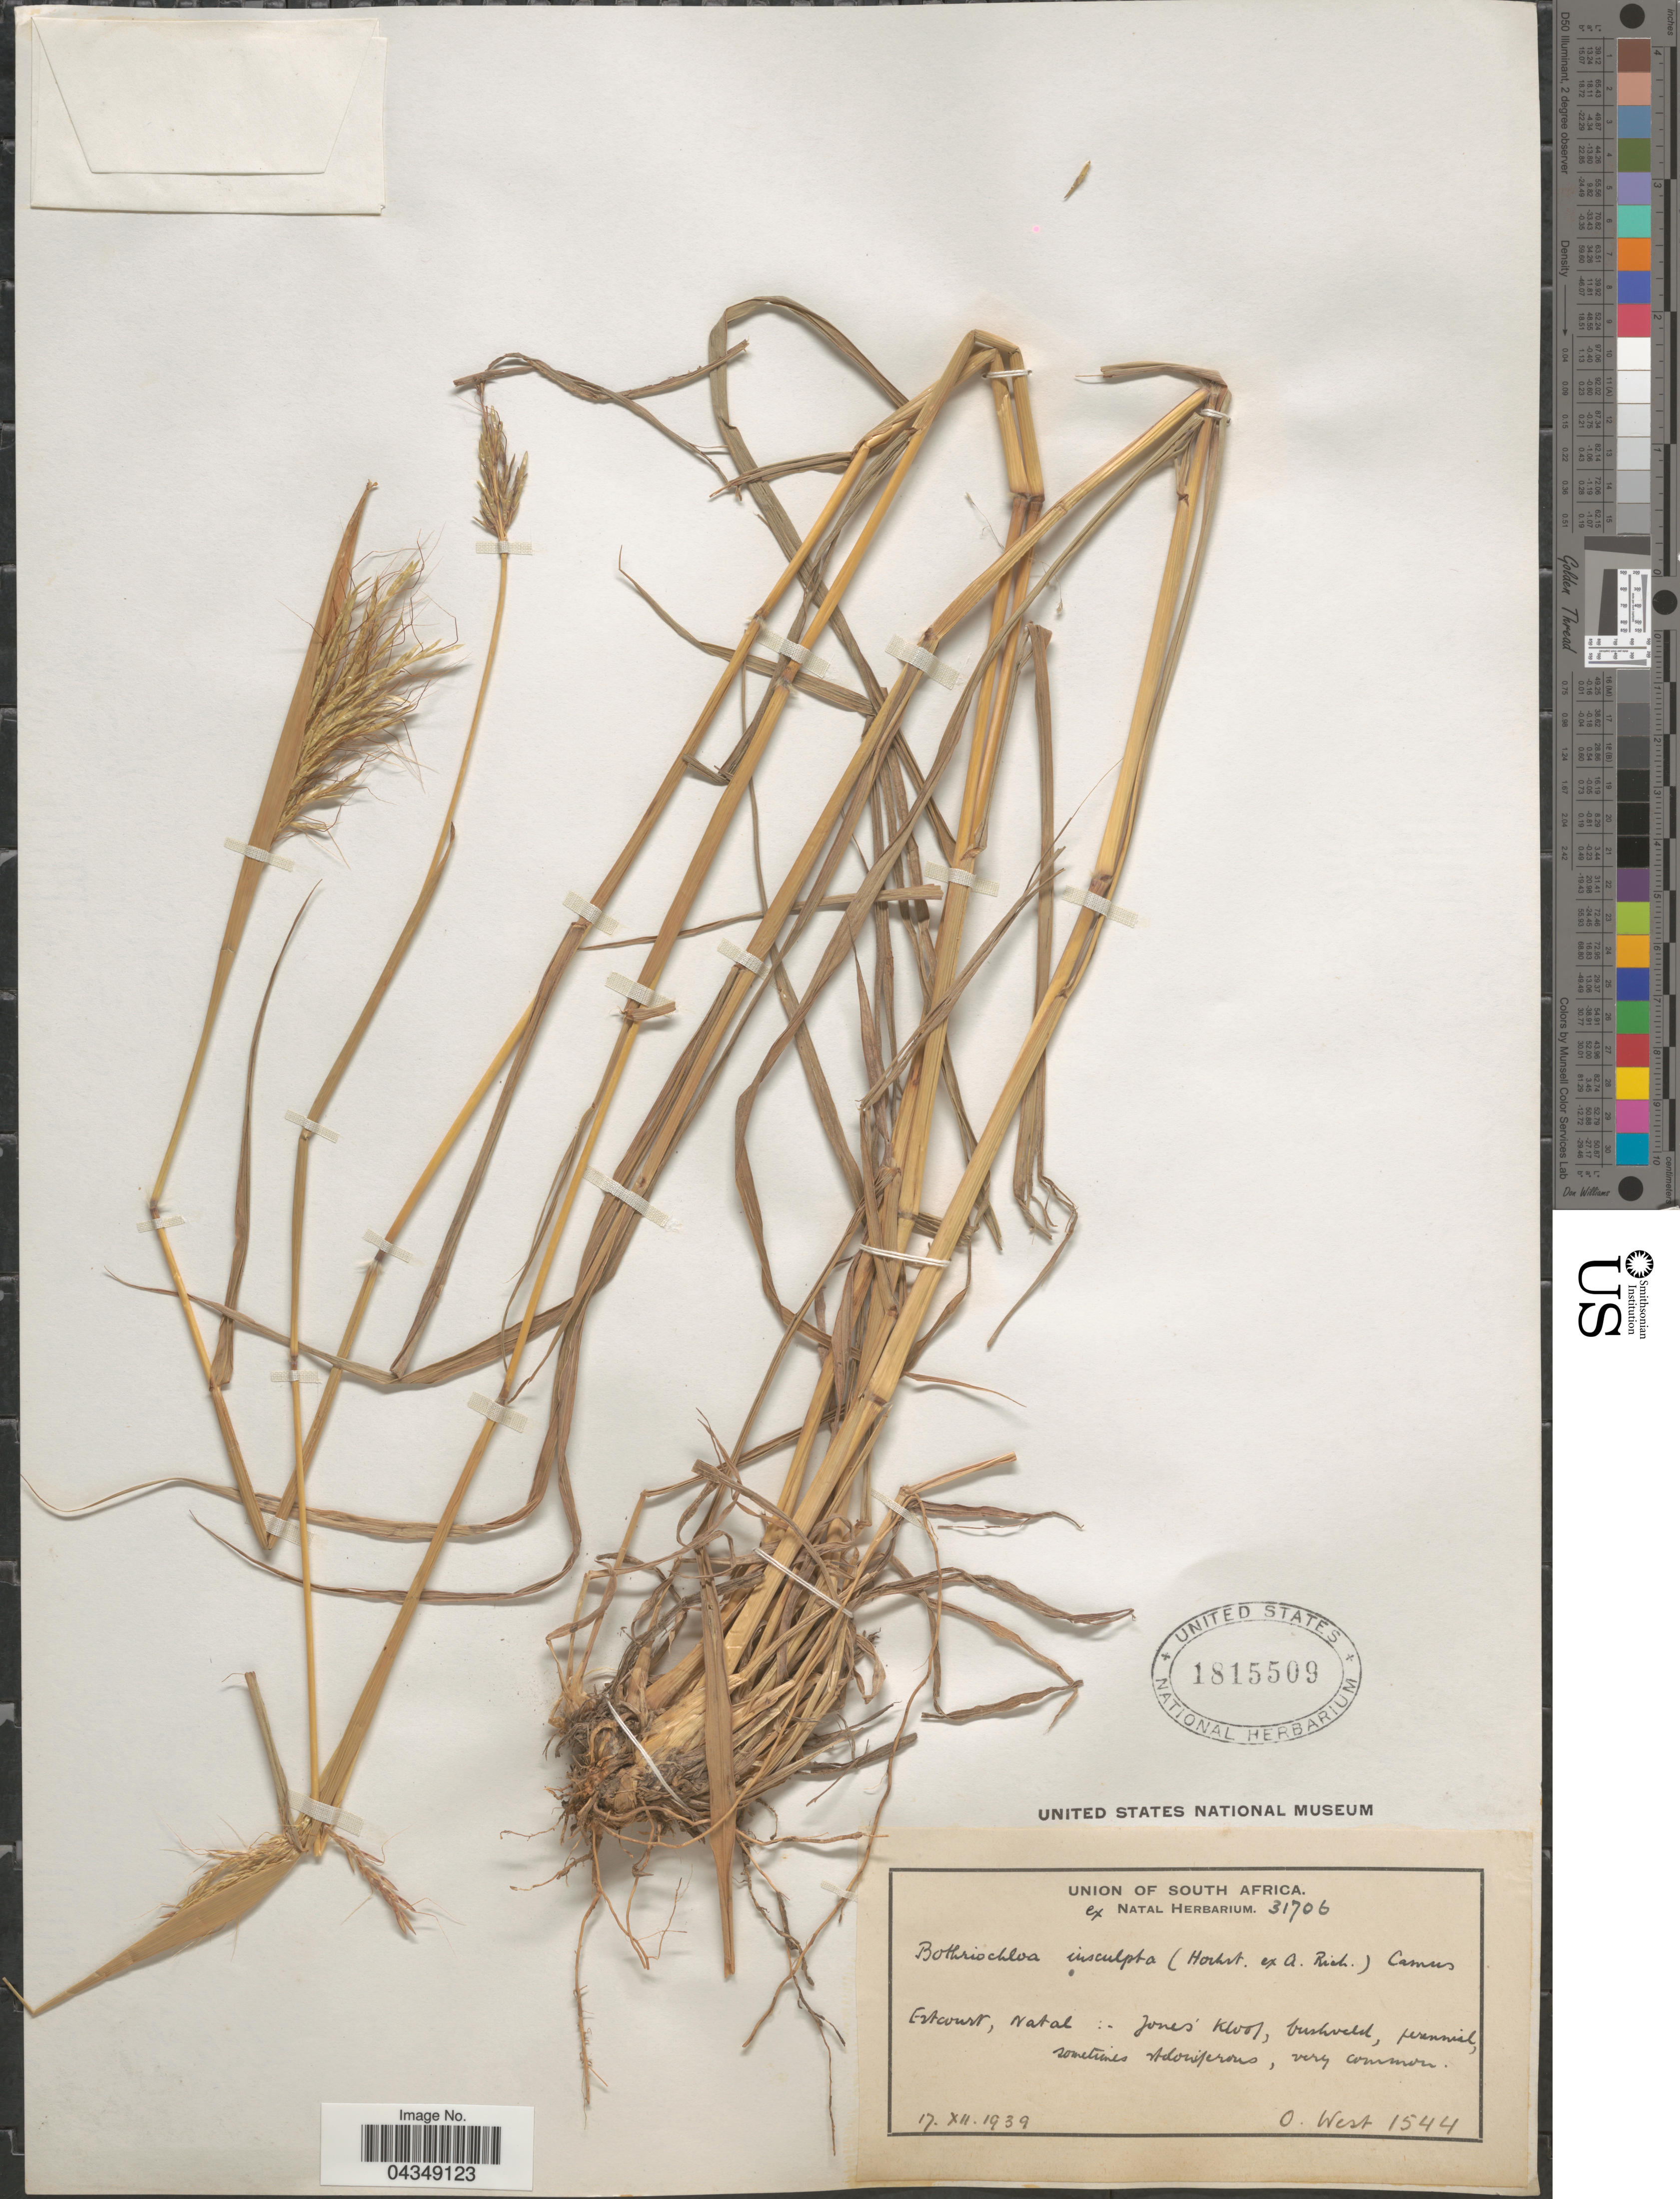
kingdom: Plantae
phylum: Tracheophyta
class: Liliopsida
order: Poales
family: Poaceae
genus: Bothriochloa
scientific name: Bothriochloa insculpta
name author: (Hochst. ex A. Rich.) A. Camus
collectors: O. West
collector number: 1544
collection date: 1939-12-17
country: South Africa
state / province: KwaZulu-Natal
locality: Union of South Africa. Estcourt, Natal:- Jones' Kloof.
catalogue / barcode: US 1815509